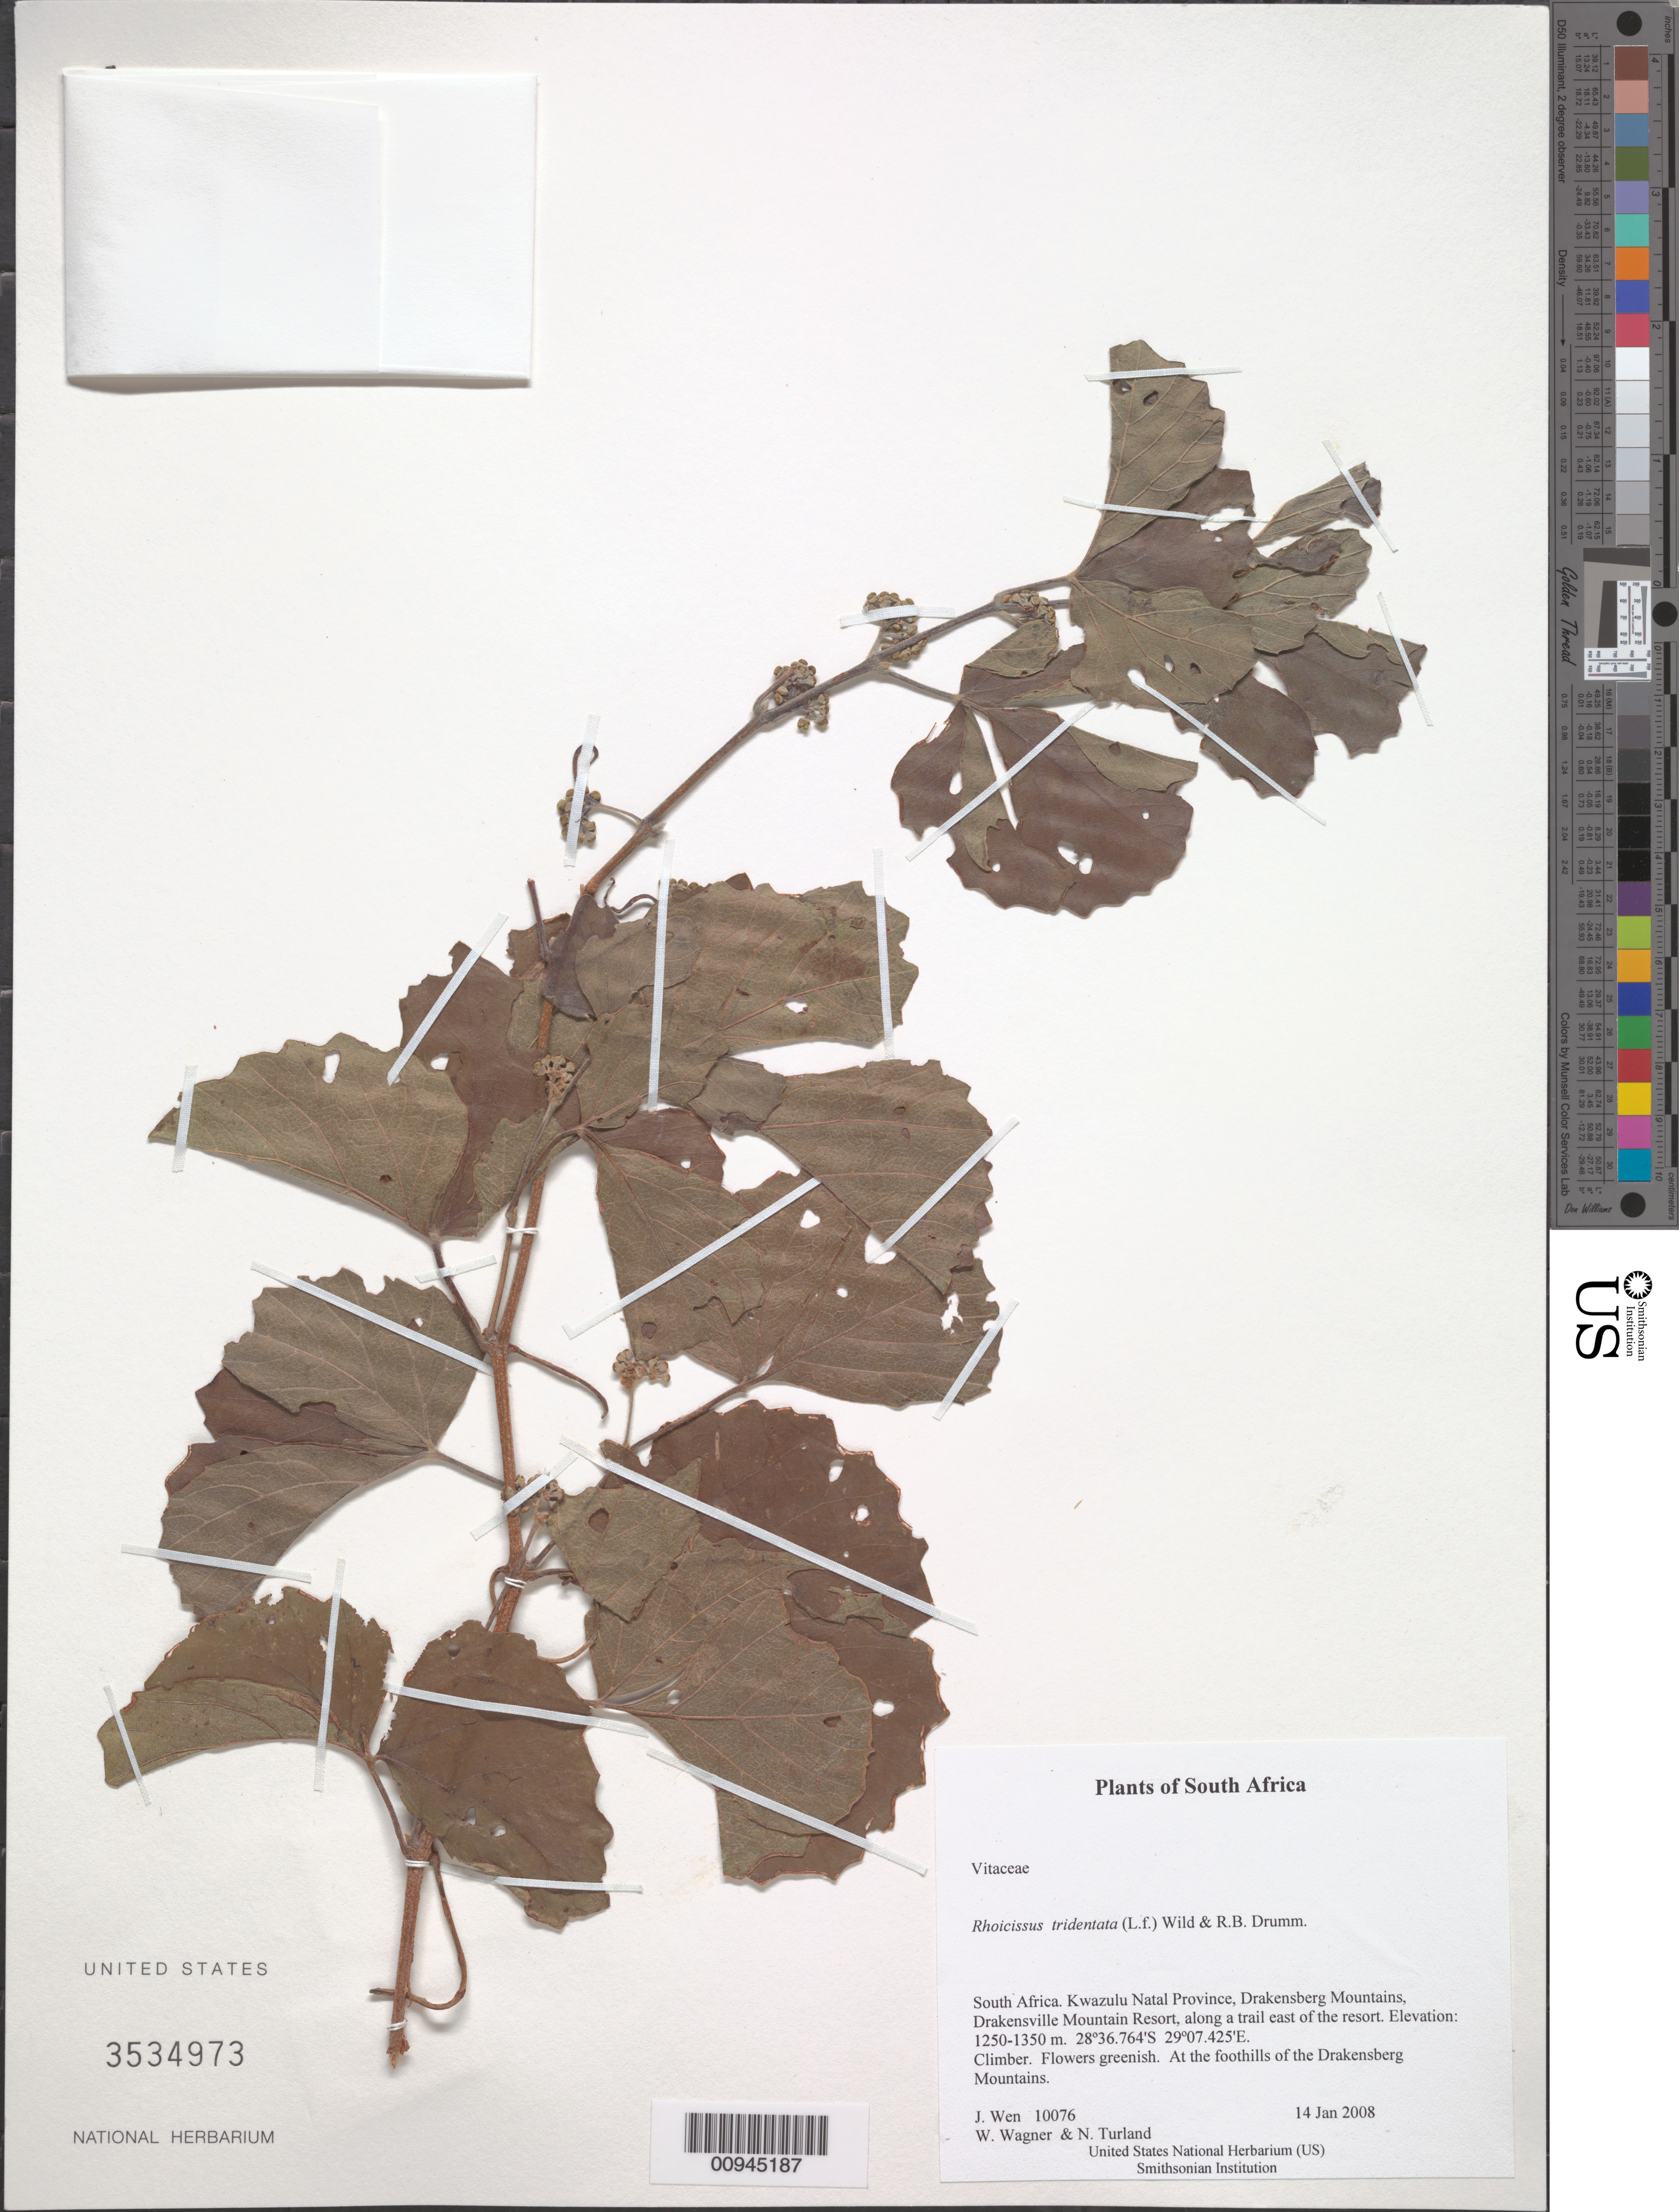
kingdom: Plantae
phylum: Tracheophyta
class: Magnoliopsida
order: Vitales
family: Vitaceae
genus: Rhoicissus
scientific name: Rhoicissus tridentata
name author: (L. f.) Wild & R.B. Drumm.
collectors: J. Wen, W. L. Wagner & N. Turland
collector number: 10076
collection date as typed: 14 Jan 2008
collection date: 2008-01-14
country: South Africa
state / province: KwaZulu-Natal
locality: KwaZulu Natal Province, Drakensberg Mountains, Drakensville Mountain Resort, along a trail east of the resort.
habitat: At the foothills of the Drakensberg Mountains.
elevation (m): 1250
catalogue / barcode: US 3534973